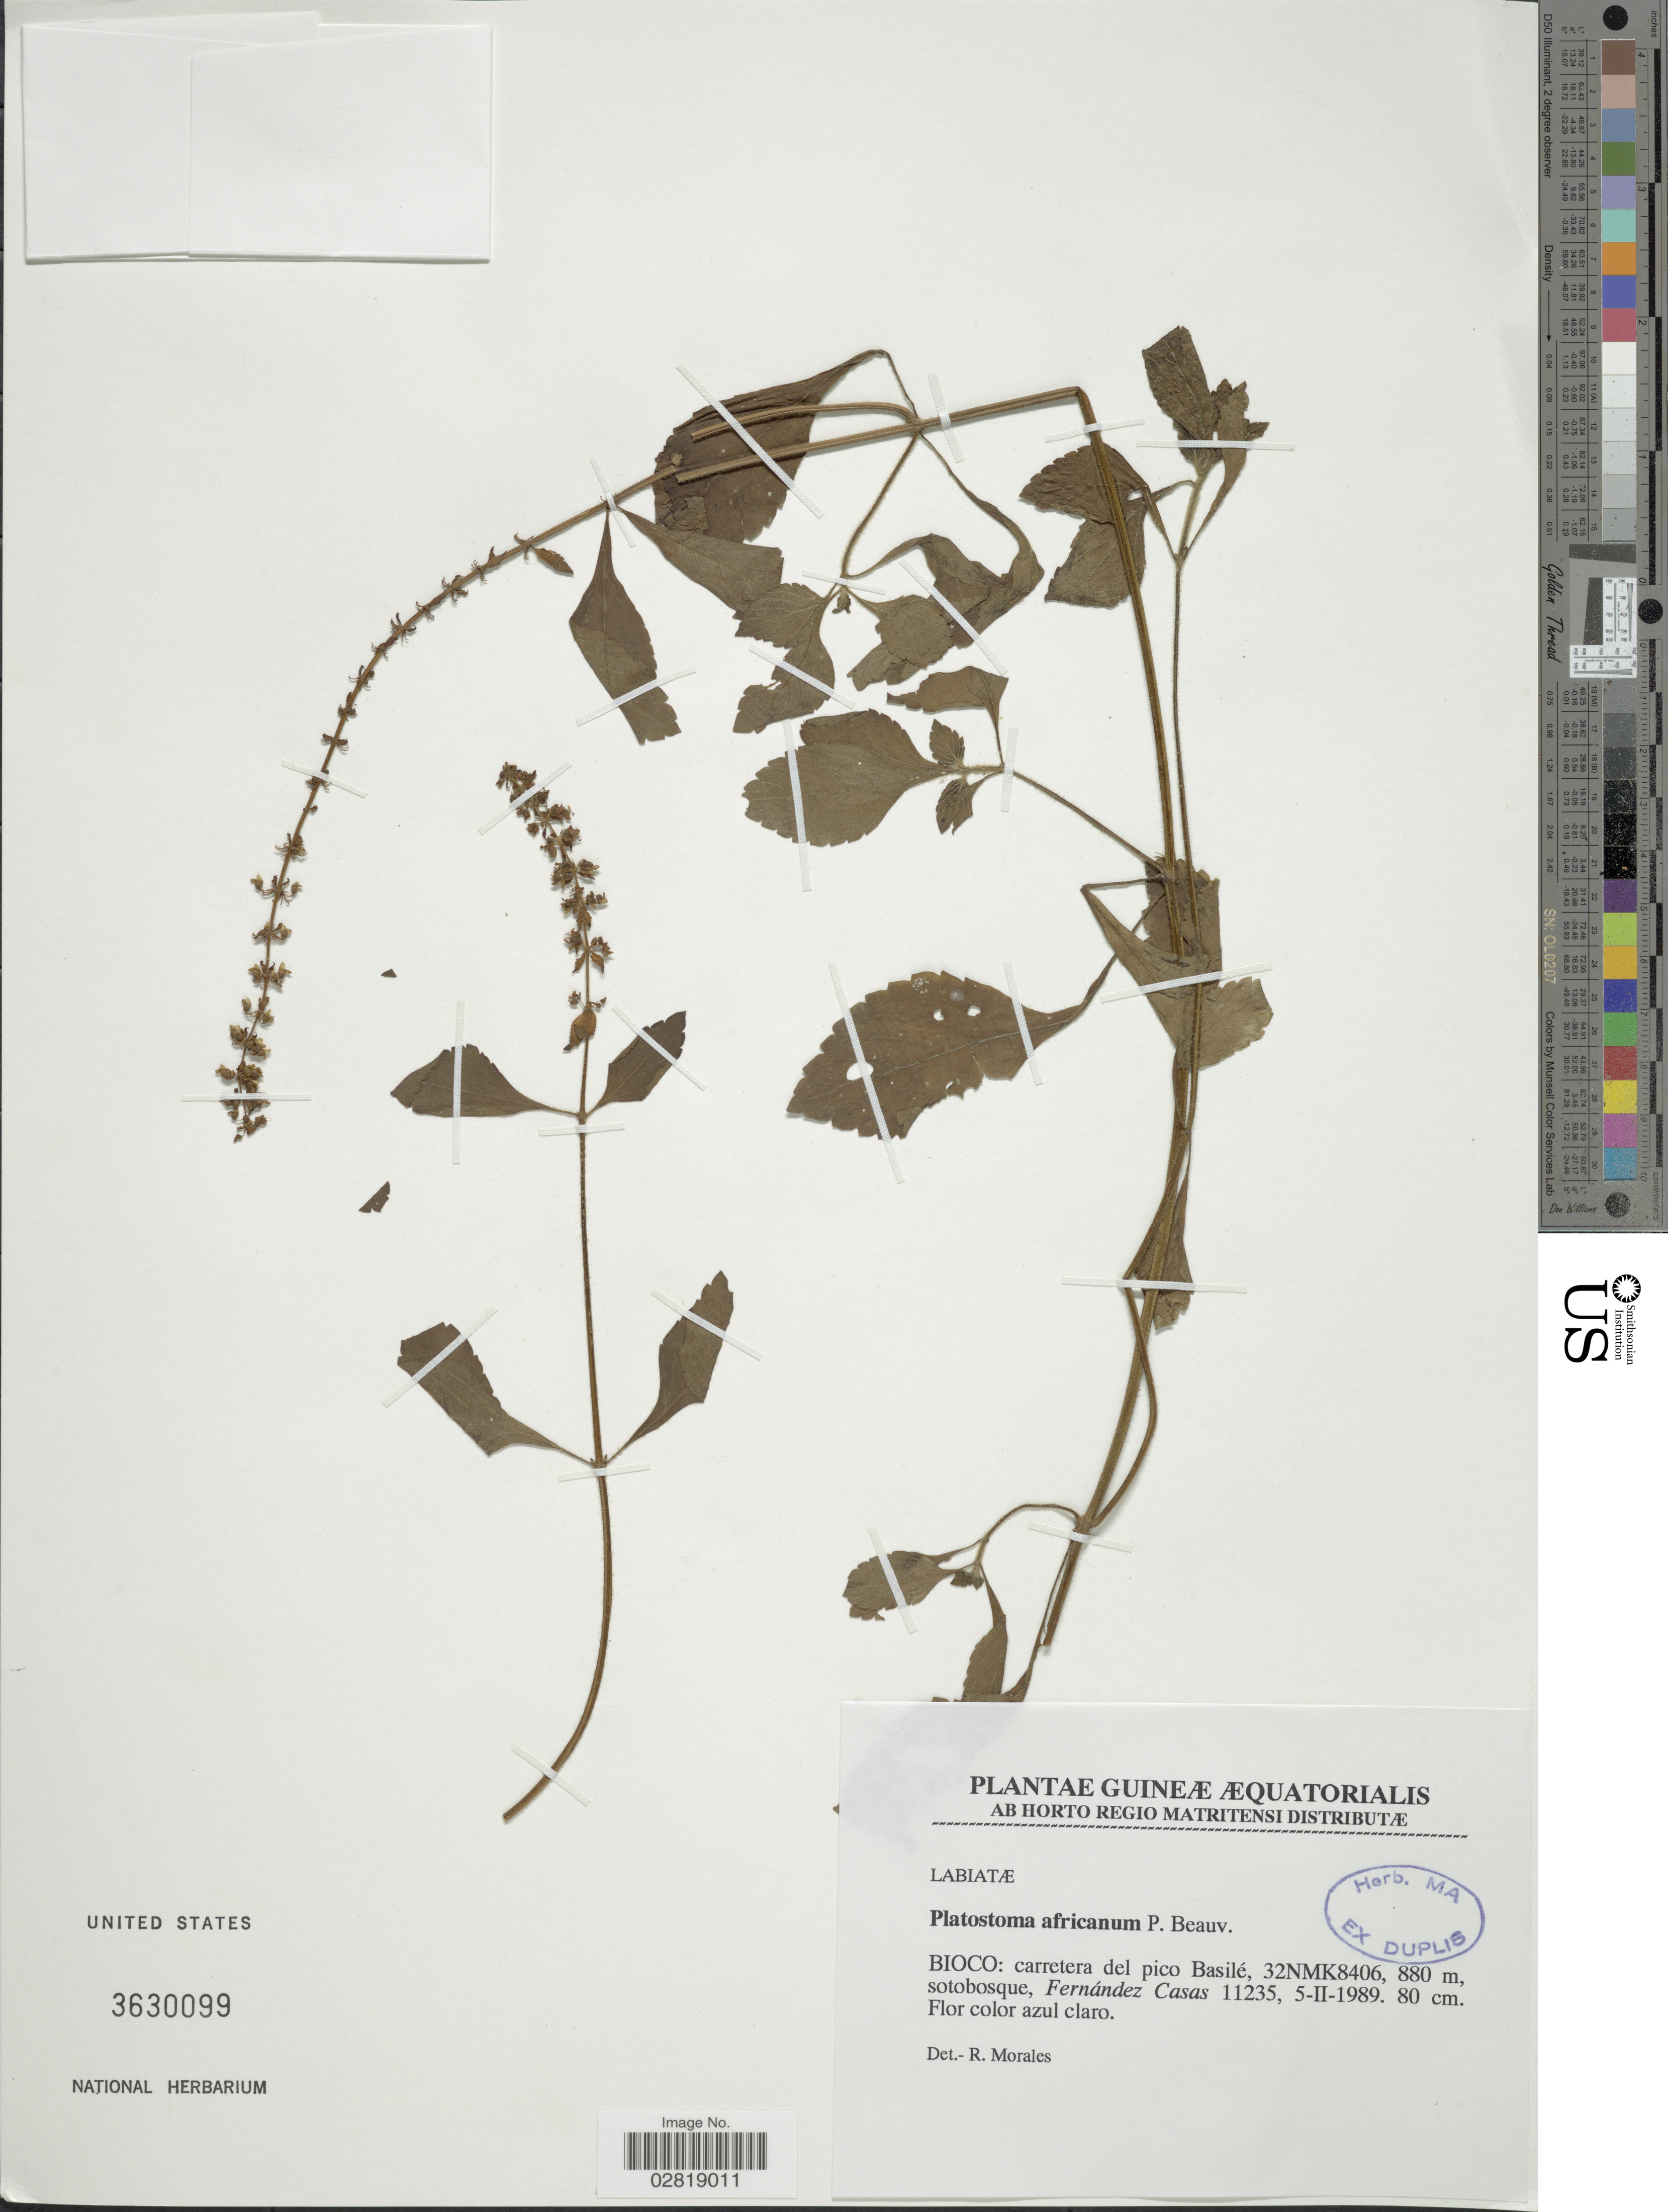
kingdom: Plantae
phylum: Tracheophyta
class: Magnoliopsida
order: Lamiales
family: Lamiaceae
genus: Platostoma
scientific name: Platostoma africanum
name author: P. Beauv.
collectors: F. Casas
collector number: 11235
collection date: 1989-02-05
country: Equatorial Guinea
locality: Guineæ Æquatorialis. Bioco: carretera del pico Basilé, 32NMK8406.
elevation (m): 880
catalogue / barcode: US 3630099